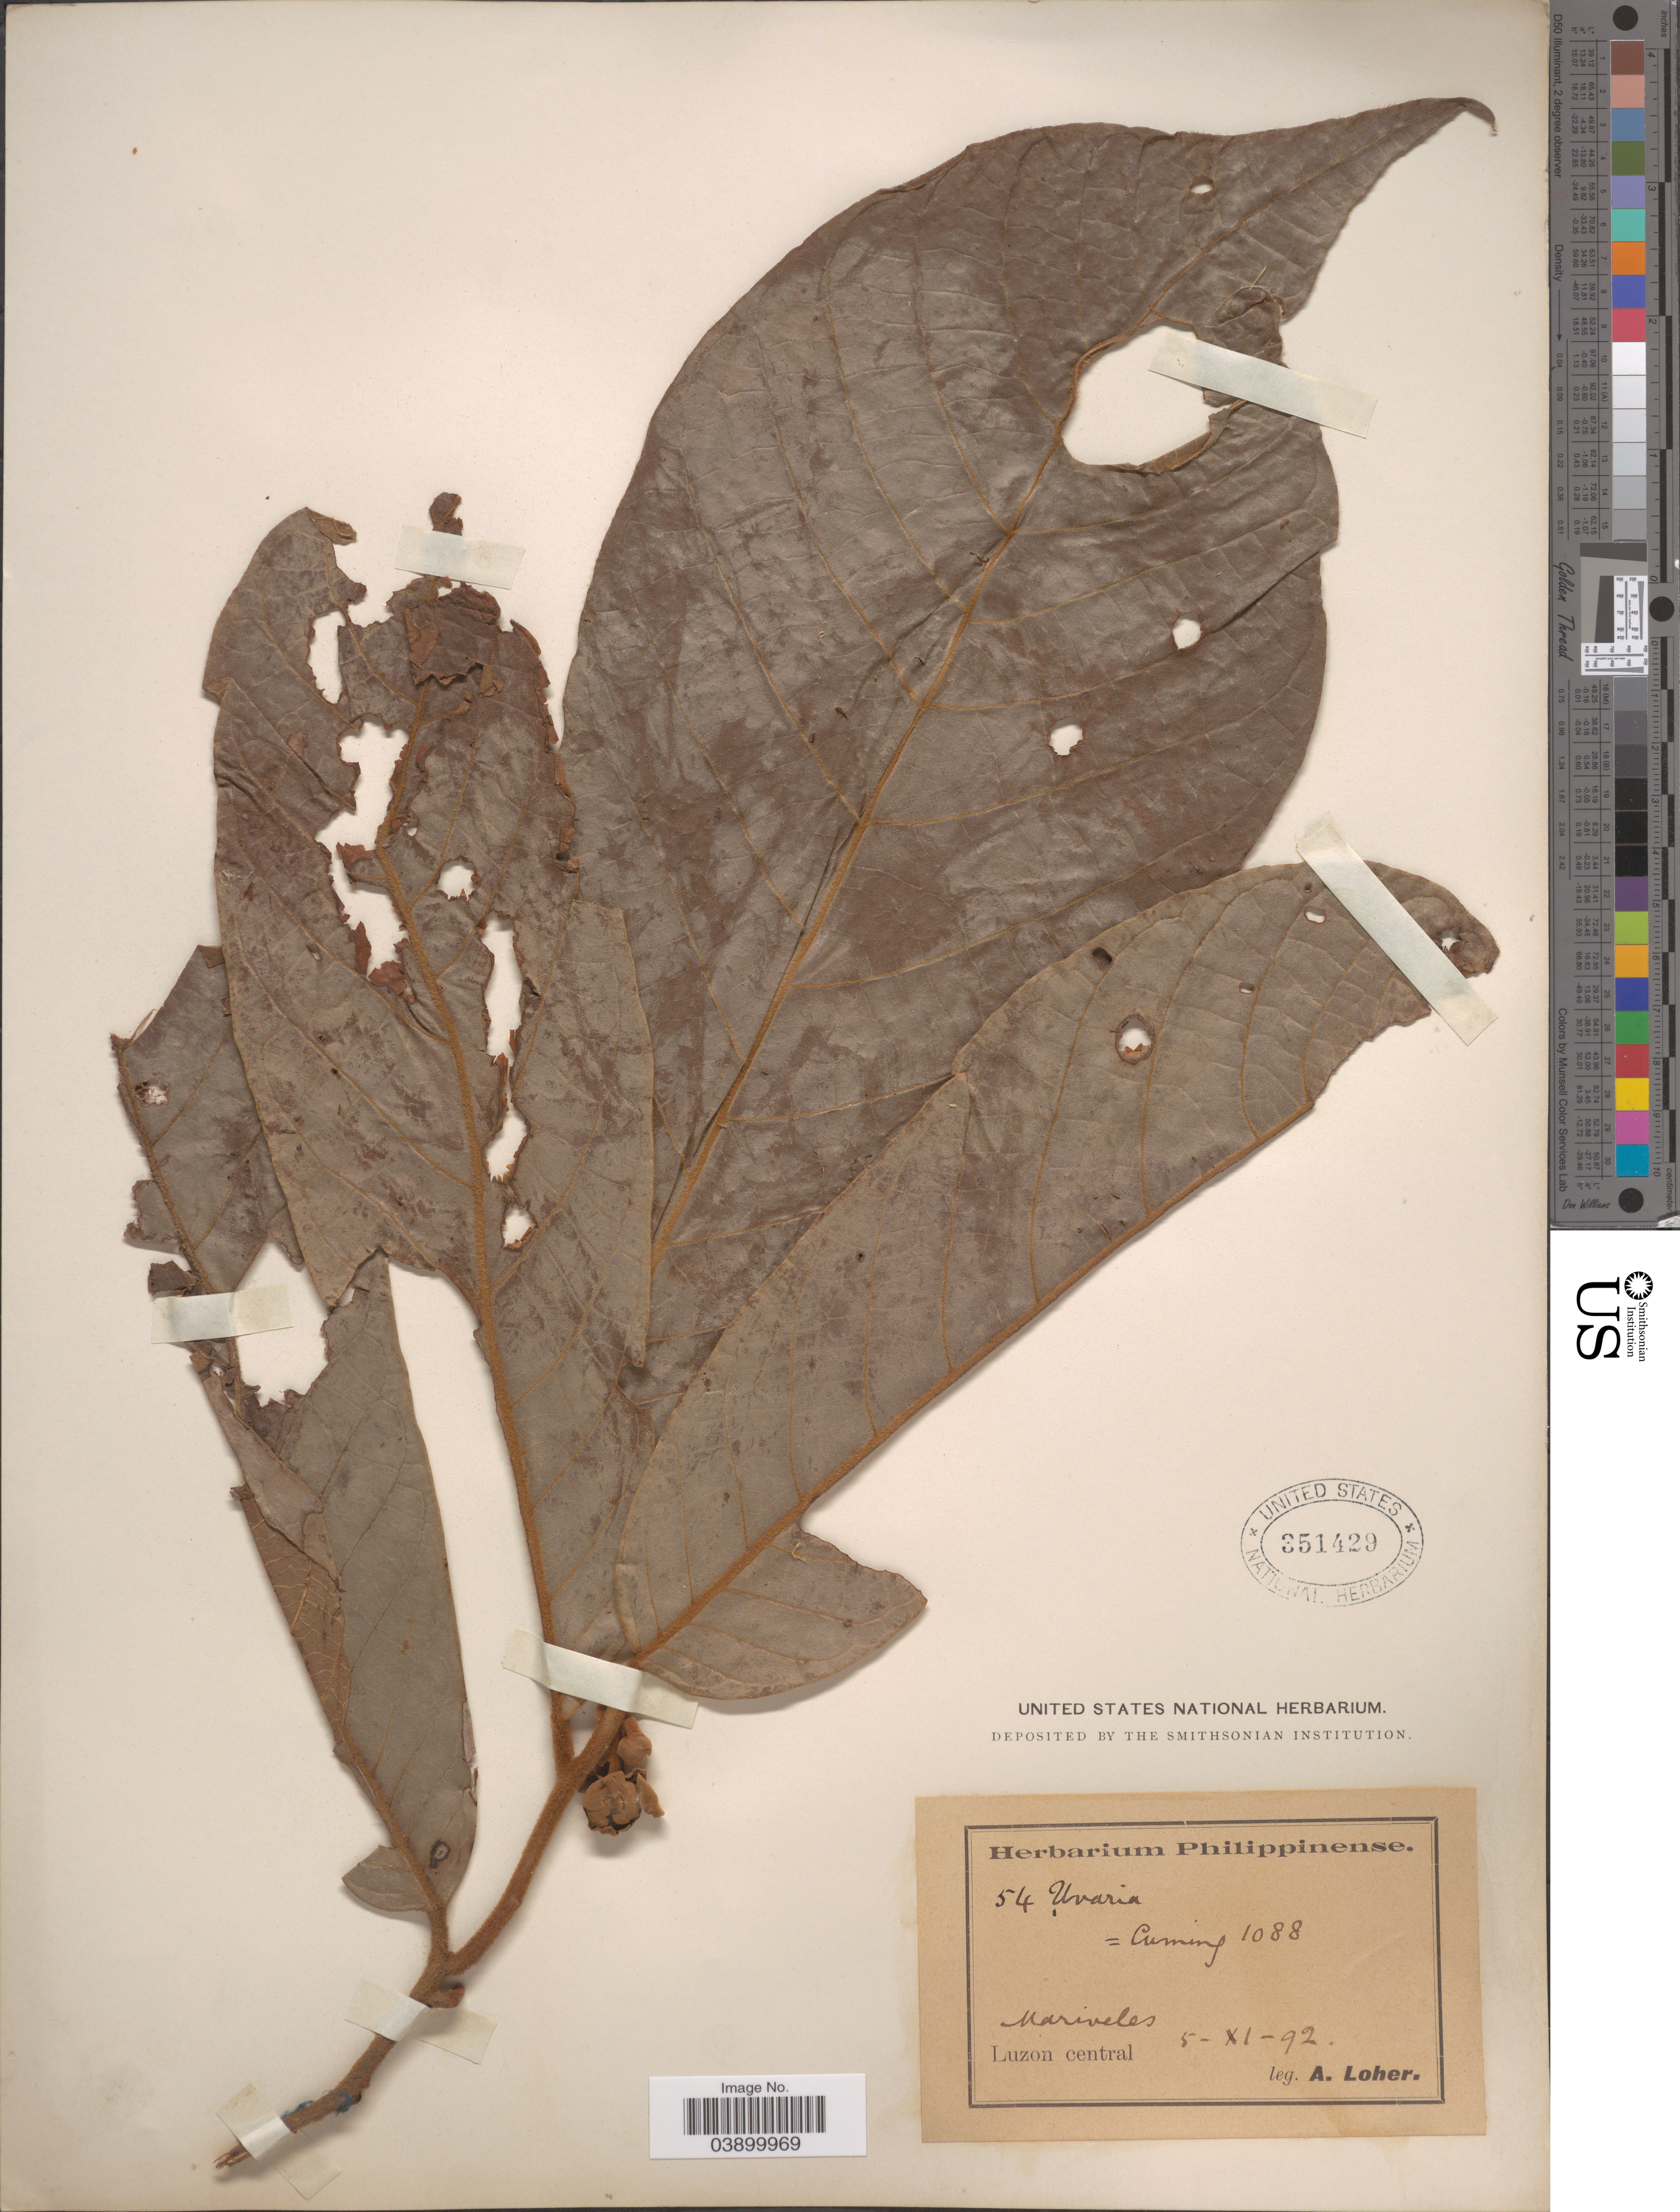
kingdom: Plantae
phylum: Tracheophyta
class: Magnoliopsida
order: Magnoliales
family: Annonaceae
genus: Uvaria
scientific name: Uvaria sp.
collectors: A. Loher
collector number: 54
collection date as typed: Transcribed d/m/y: 5/11/92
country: Philippines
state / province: Central Luzon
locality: Mariveles. Luzon Central.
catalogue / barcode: US 351429